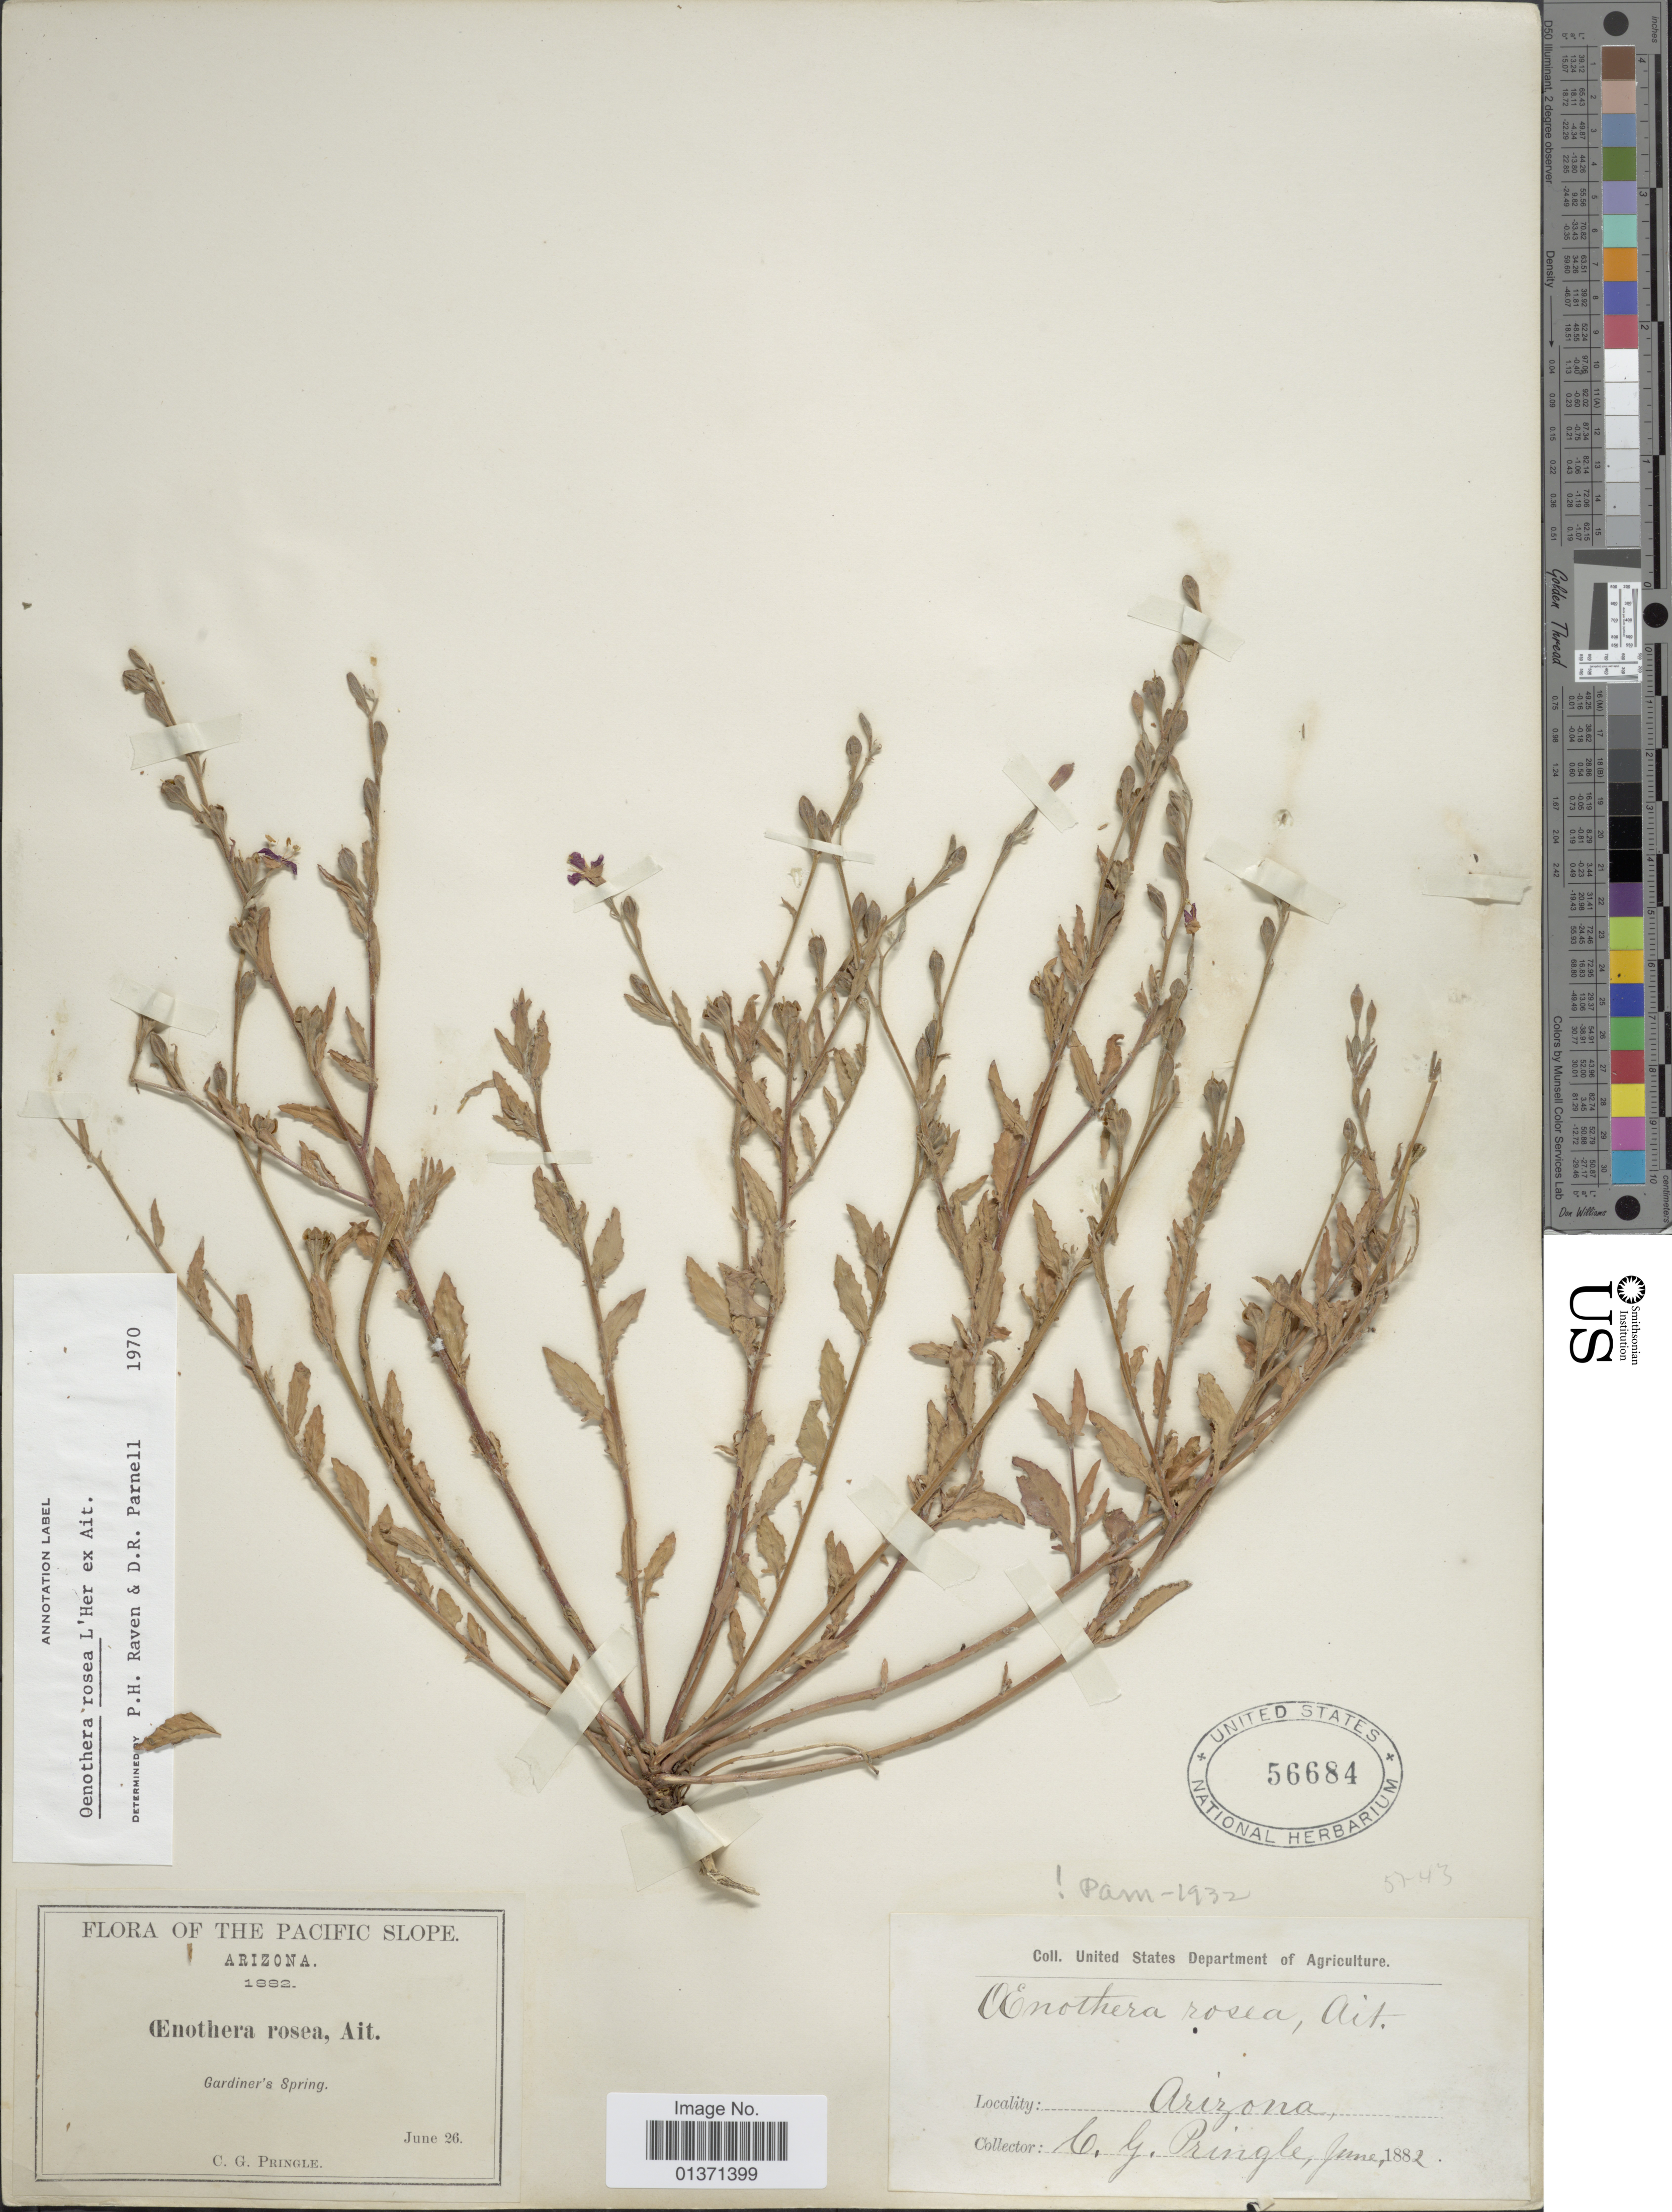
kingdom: Plantae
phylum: Tracheophyta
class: Magnoliopsida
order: Myrtales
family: Onagraceae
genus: Oenothera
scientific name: Oenothera rosea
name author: L'Hér. ex Aiton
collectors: C. G. Pringle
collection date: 1882-06-26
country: United States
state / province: Arizona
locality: The Pacific Slope, Gardiner's Spring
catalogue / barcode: US 56684